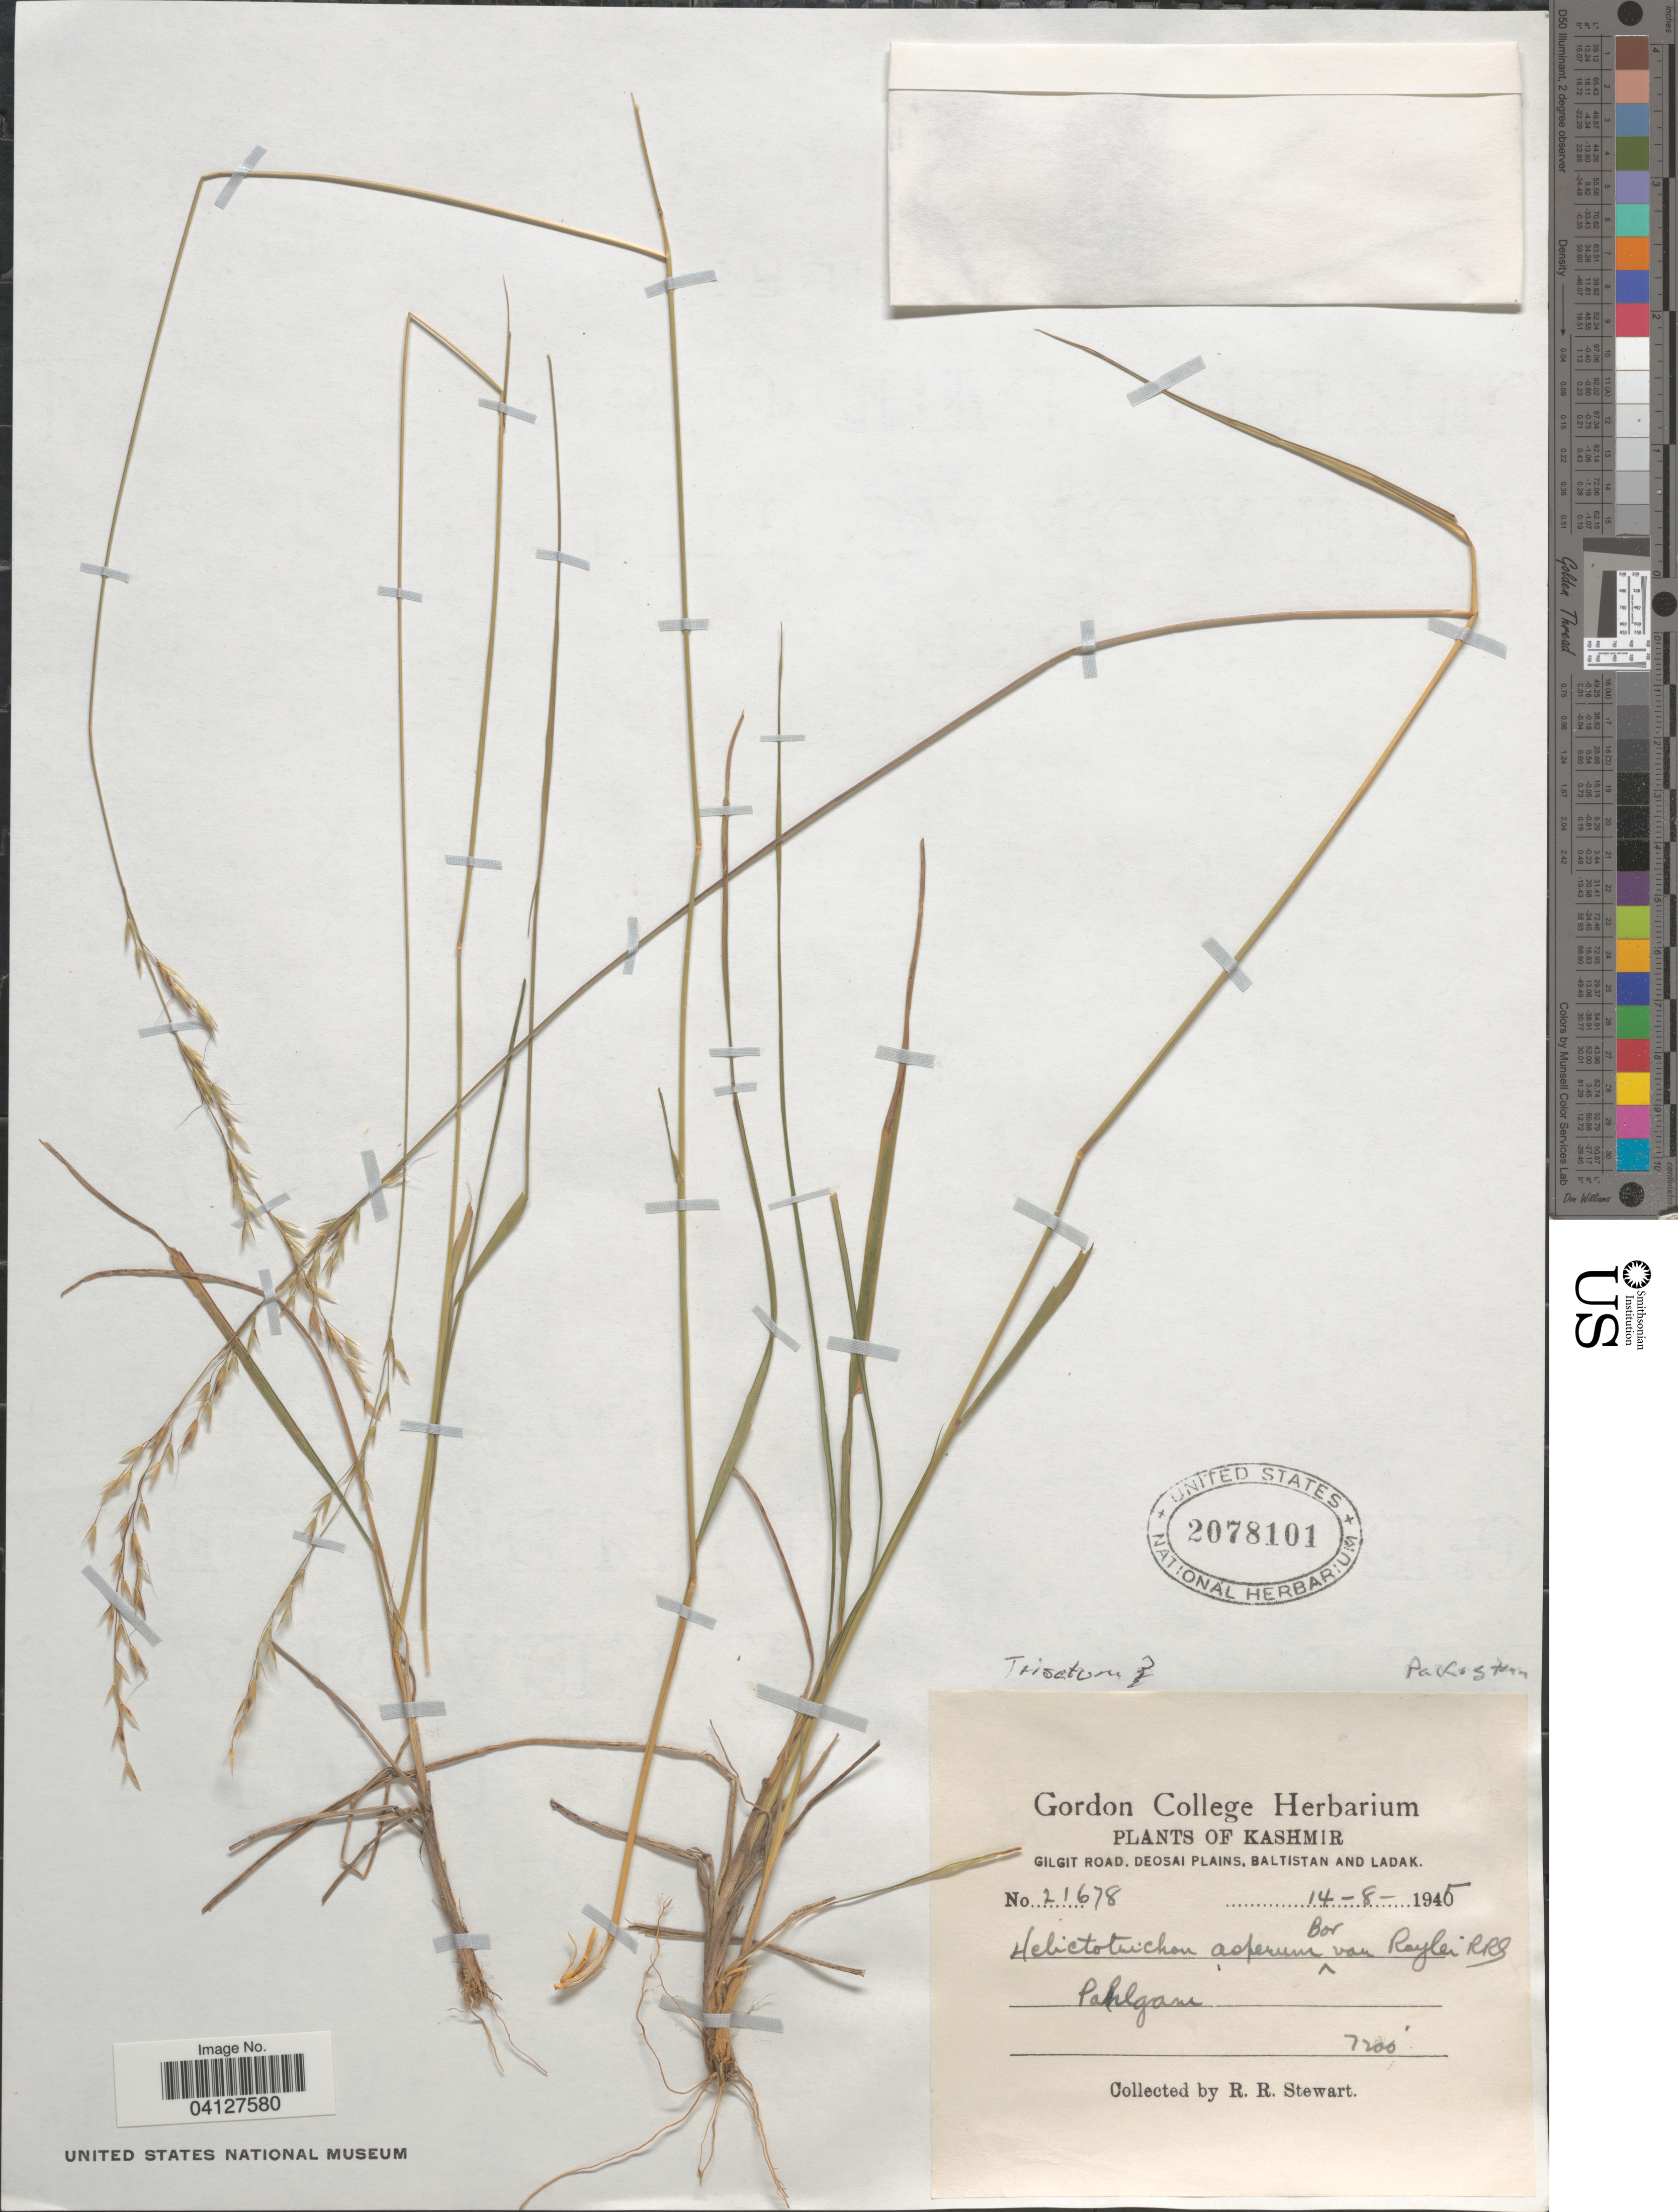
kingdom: Plantae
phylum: Tracheophyta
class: Liliopsida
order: Poales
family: Poaceae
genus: Helictotrichon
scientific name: Helictotrichon asperum var. roylei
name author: (Hook. f.) R.R. Stewart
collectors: R. Stewart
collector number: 21678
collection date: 1945-08-14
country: Pakistan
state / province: Azad Kashmir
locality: Kashmir. Gilgit Road, Deosai Plains, Baltistan and Ladak. Pahlgam.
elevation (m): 2195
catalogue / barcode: US 2078101